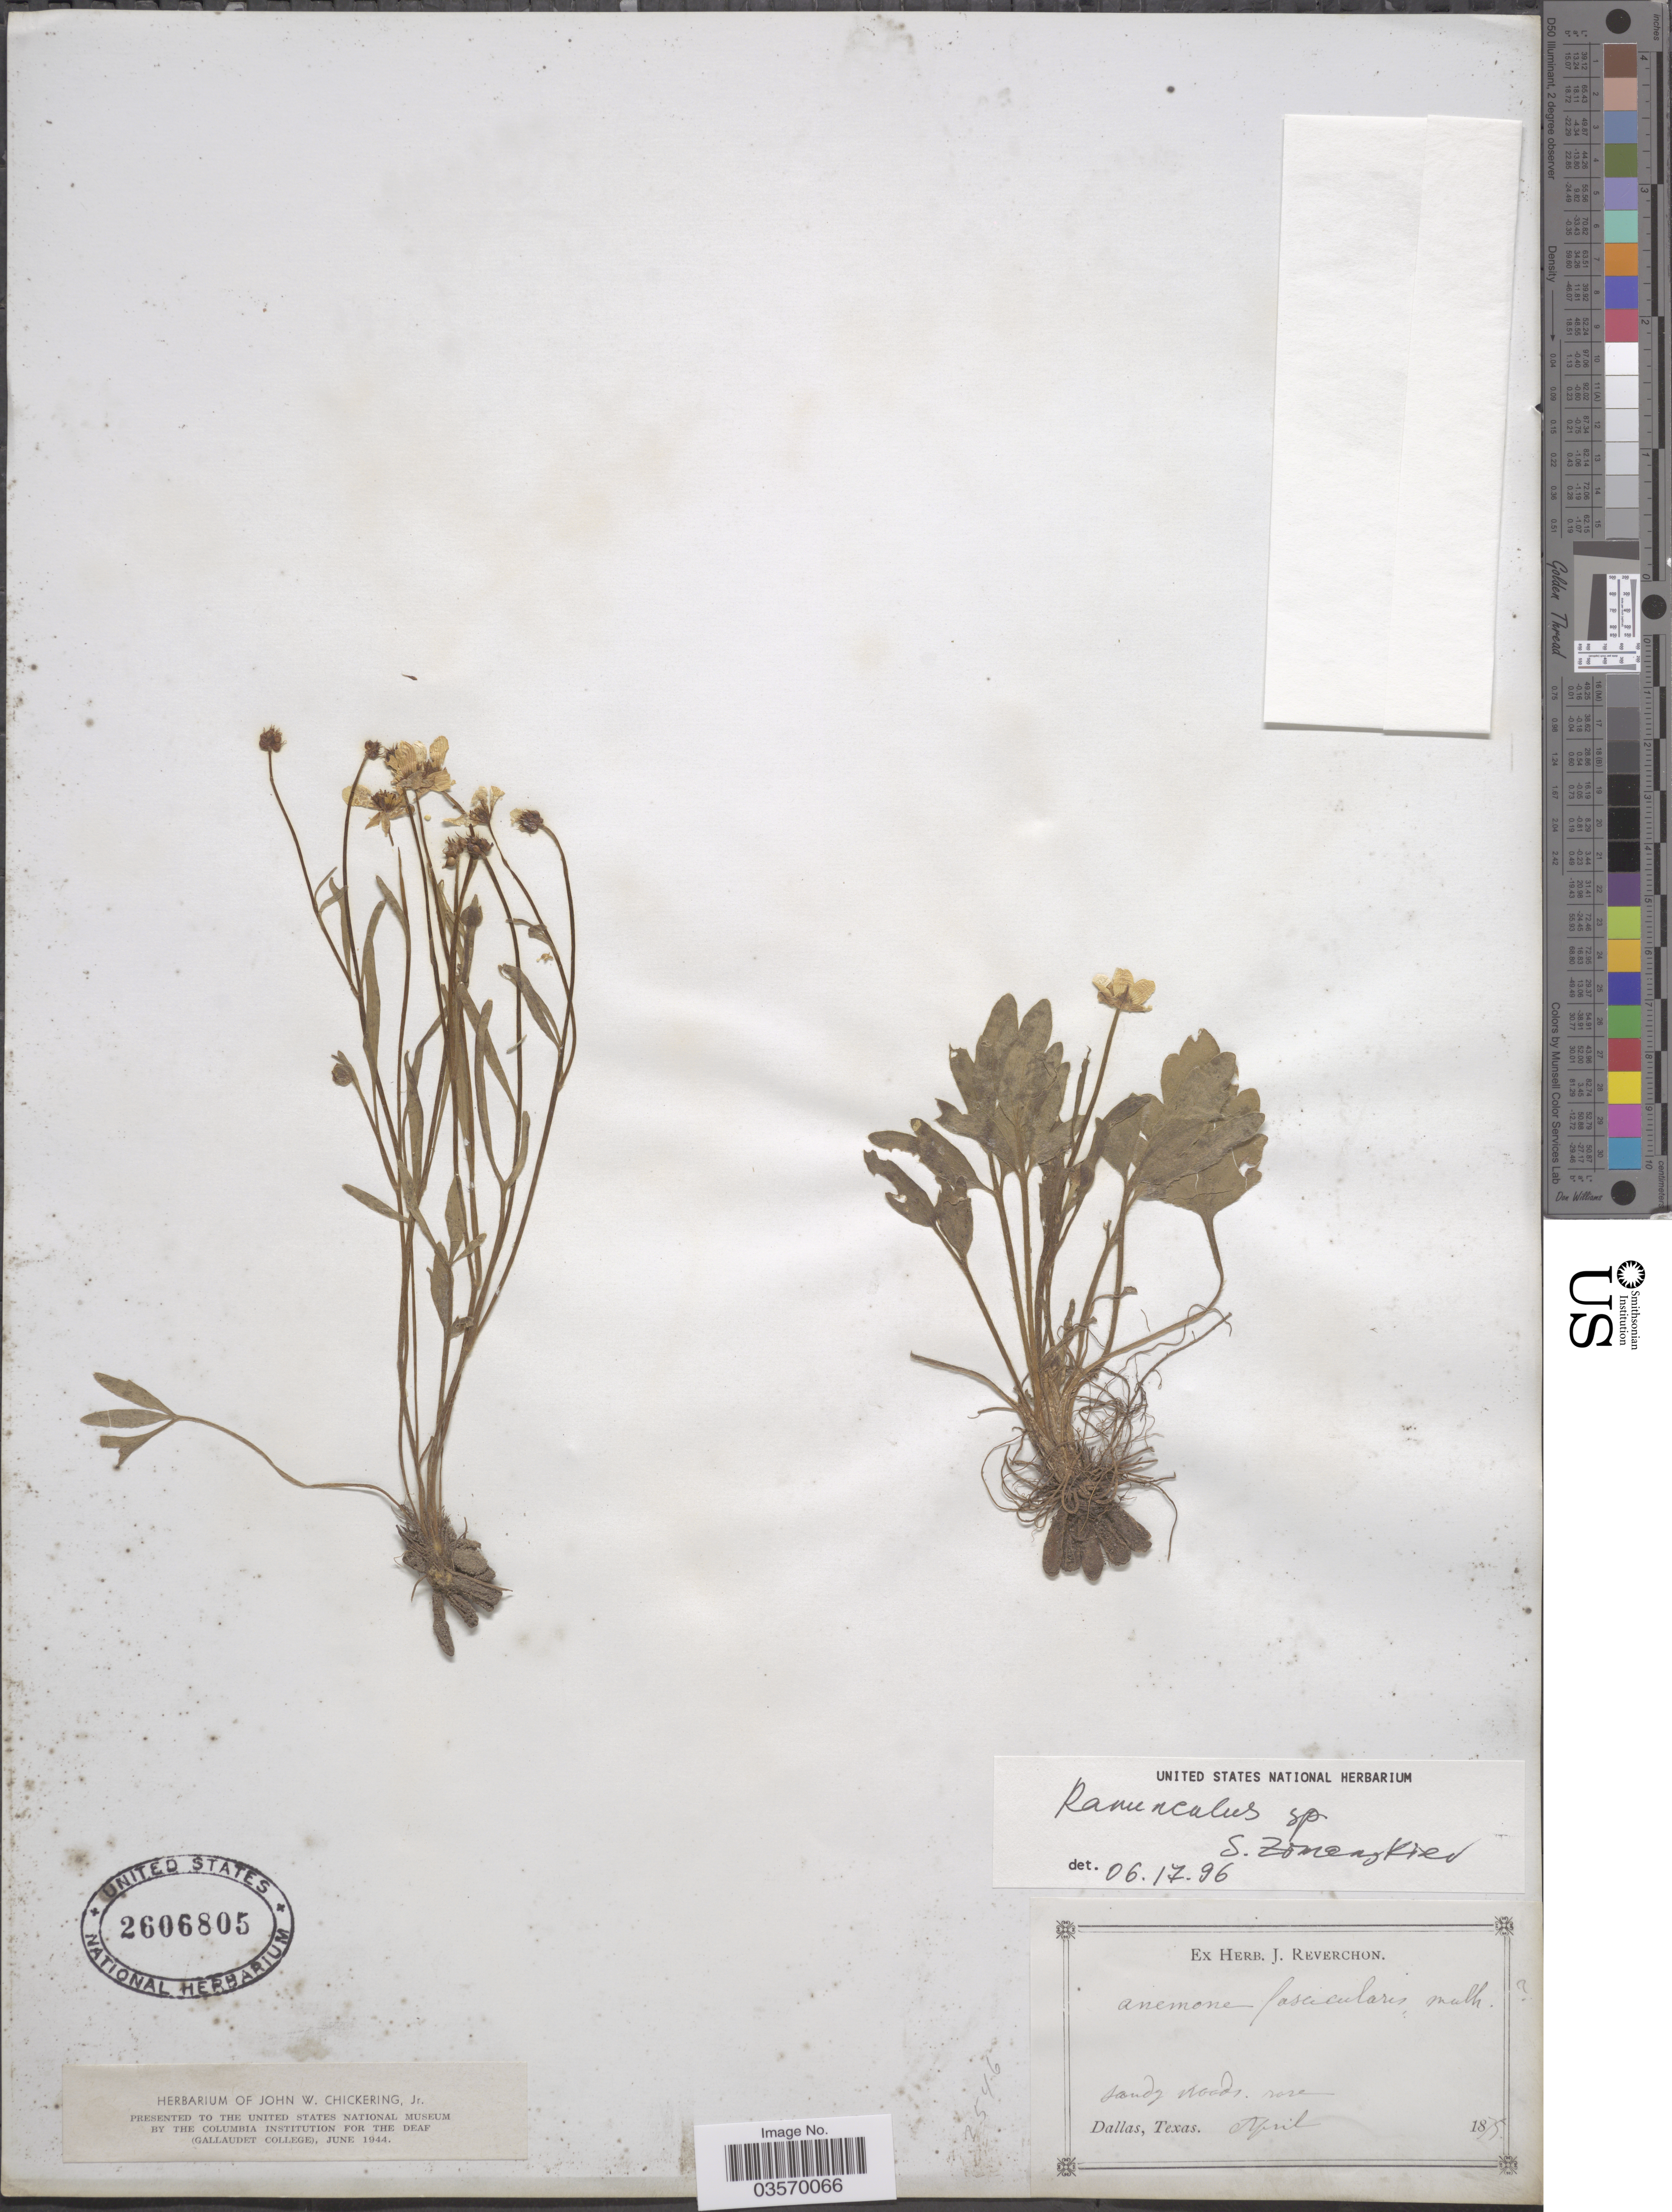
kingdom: Plantae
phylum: Tracheophyta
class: Magnoliopsida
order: Ranunculales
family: Ranunculaceae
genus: Ranunculus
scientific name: Ranunculus sp.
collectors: ex herb. J. Reverchon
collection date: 1875-04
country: United States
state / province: Texas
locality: Dallas.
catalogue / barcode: US 2606805